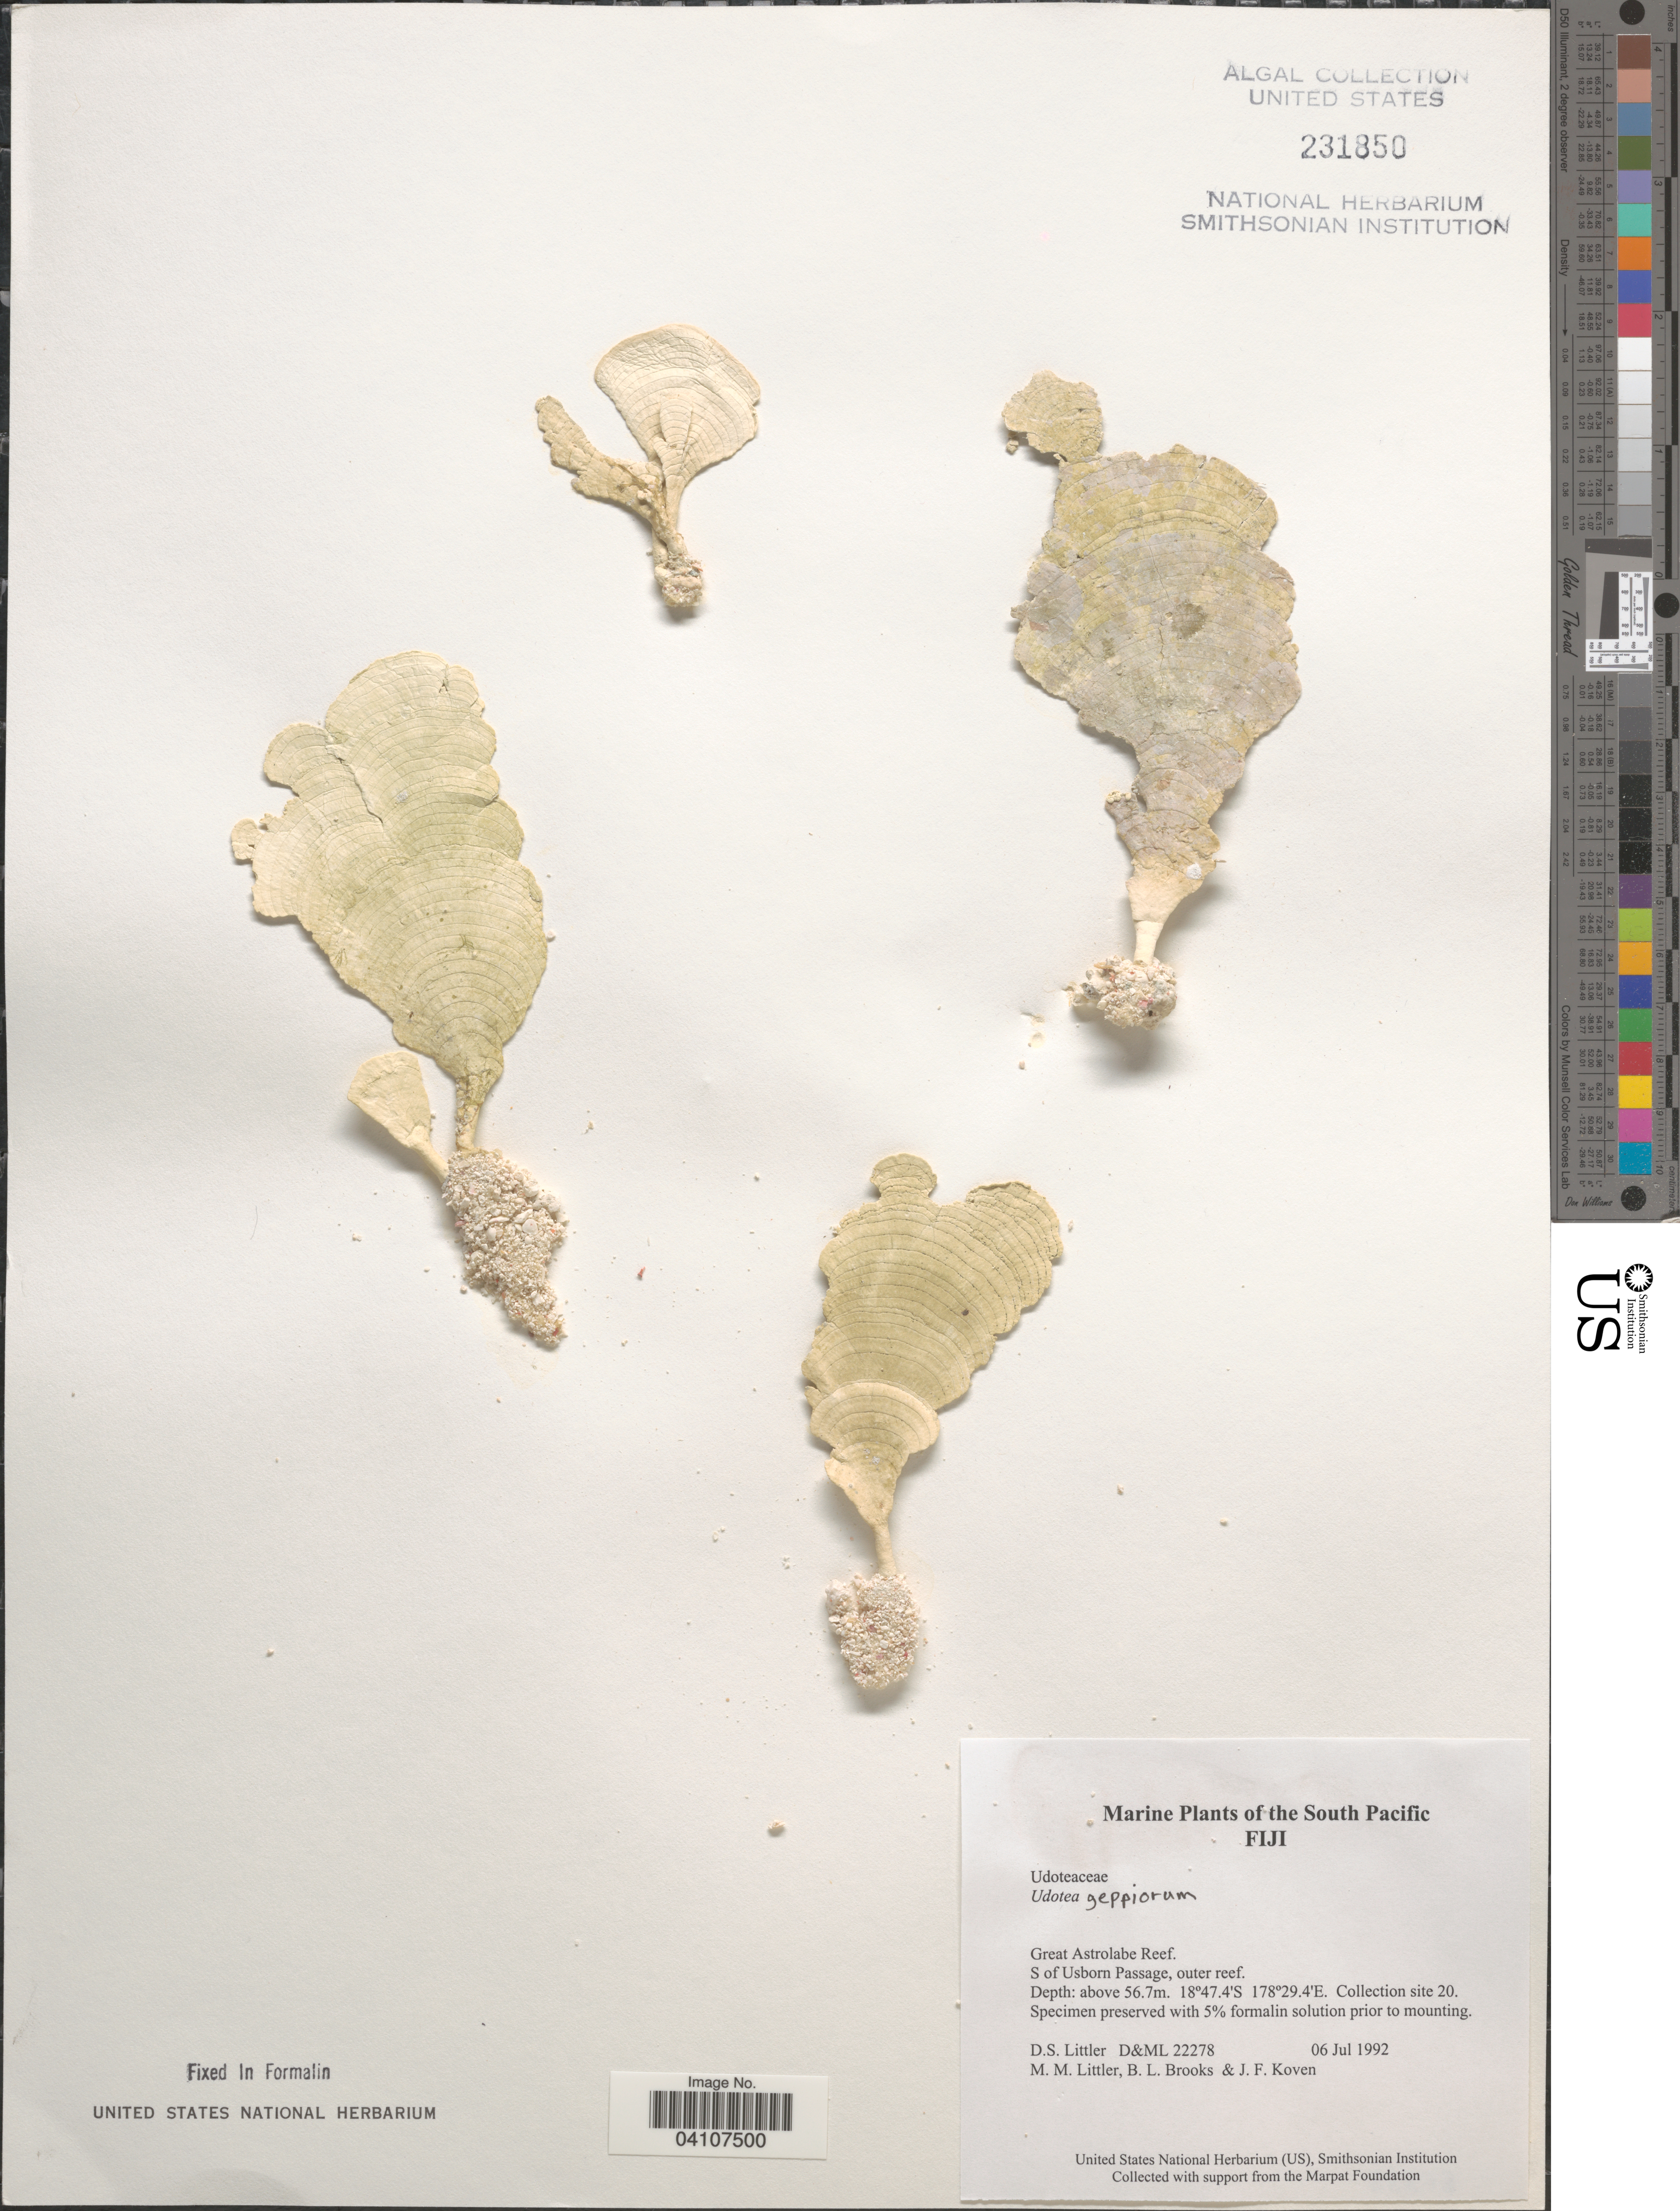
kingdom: Plantae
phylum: Chlorophyta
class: Ulvophyceae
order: Bryopsidales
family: Udoteaceae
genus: Udotea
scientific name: Udotea geppiorum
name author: Yamada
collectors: D. S. Littler, B. Brooks & J. Koven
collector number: D&ML 22278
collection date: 1992-07-06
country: Fiji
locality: The South Pacific. Great Astrolabe Reef. S of Usborn Passage, outer reef. Collection site 20.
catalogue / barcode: US 231849